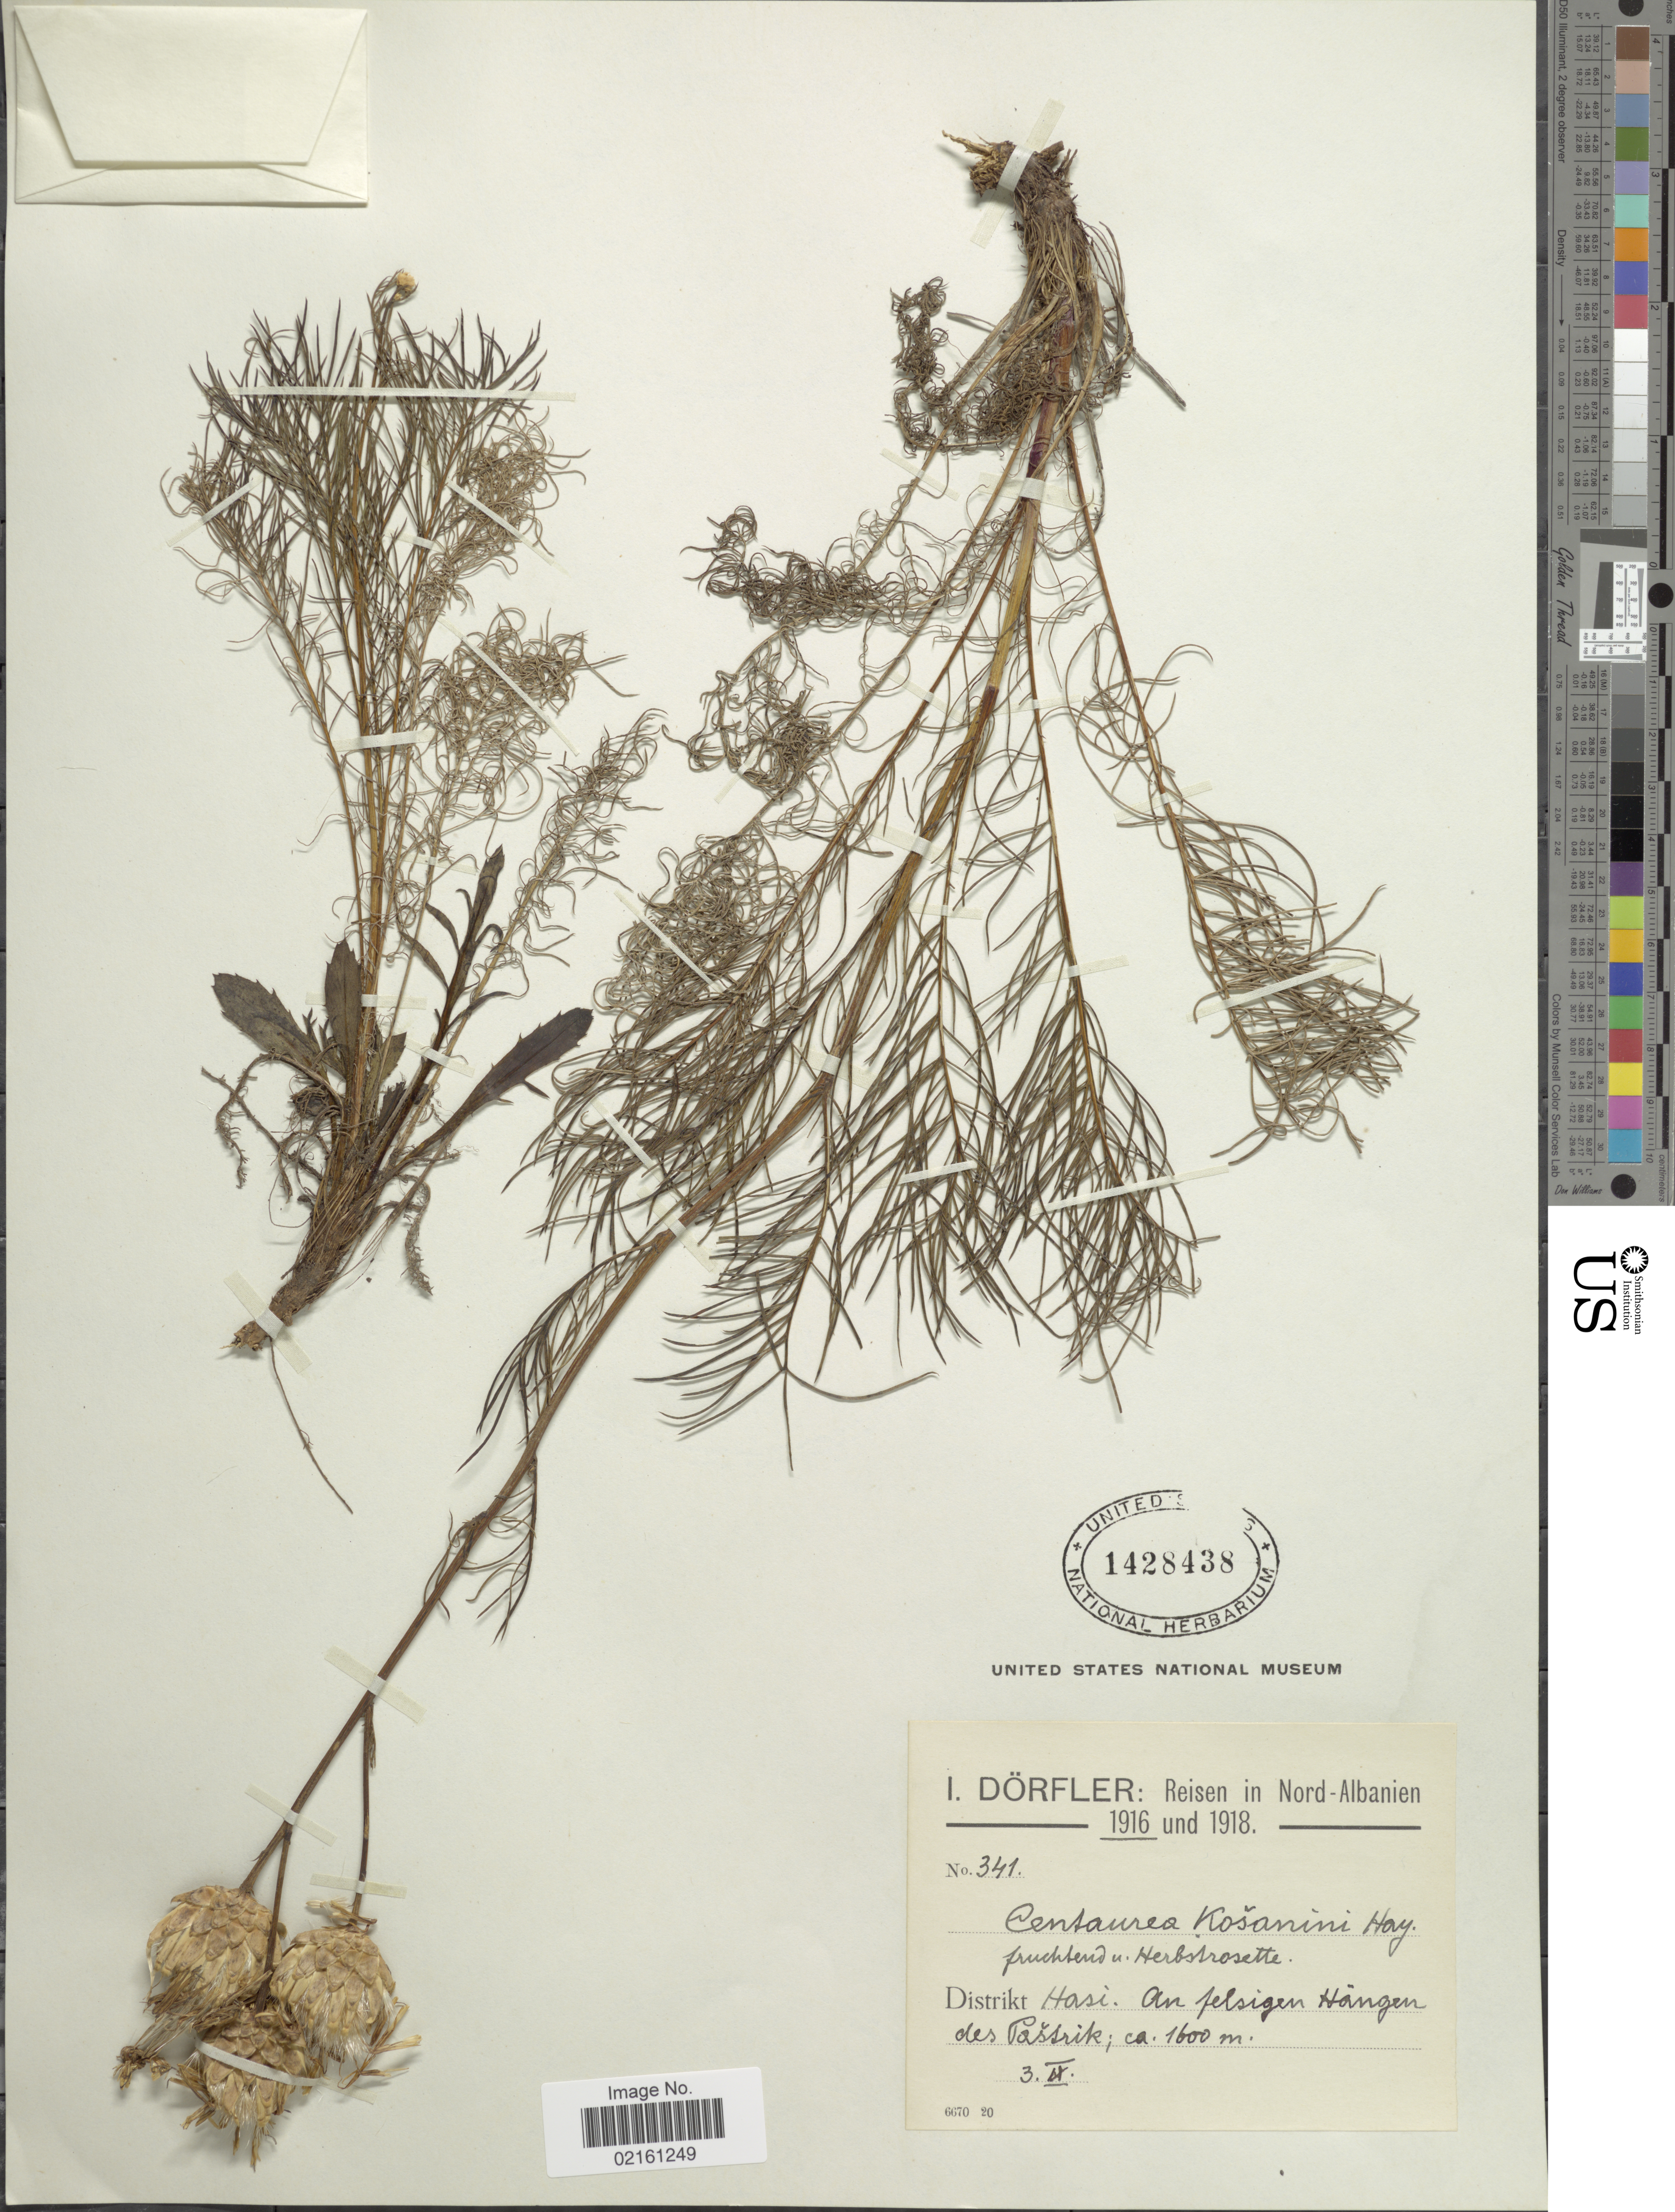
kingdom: Plantae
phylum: Tracheophyta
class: Magnoliopsida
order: Asterales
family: Asteraceae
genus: Centaurea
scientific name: Centaurea kosaninii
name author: Hayek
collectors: I. Dörfler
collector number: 341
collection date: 1916-09-03/1918-09-03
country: Albania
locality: Nord-Albanien, Distrikt Hasi, an pelsigen Hangen des Pastrik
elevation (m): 1600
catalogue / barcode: US 1428438